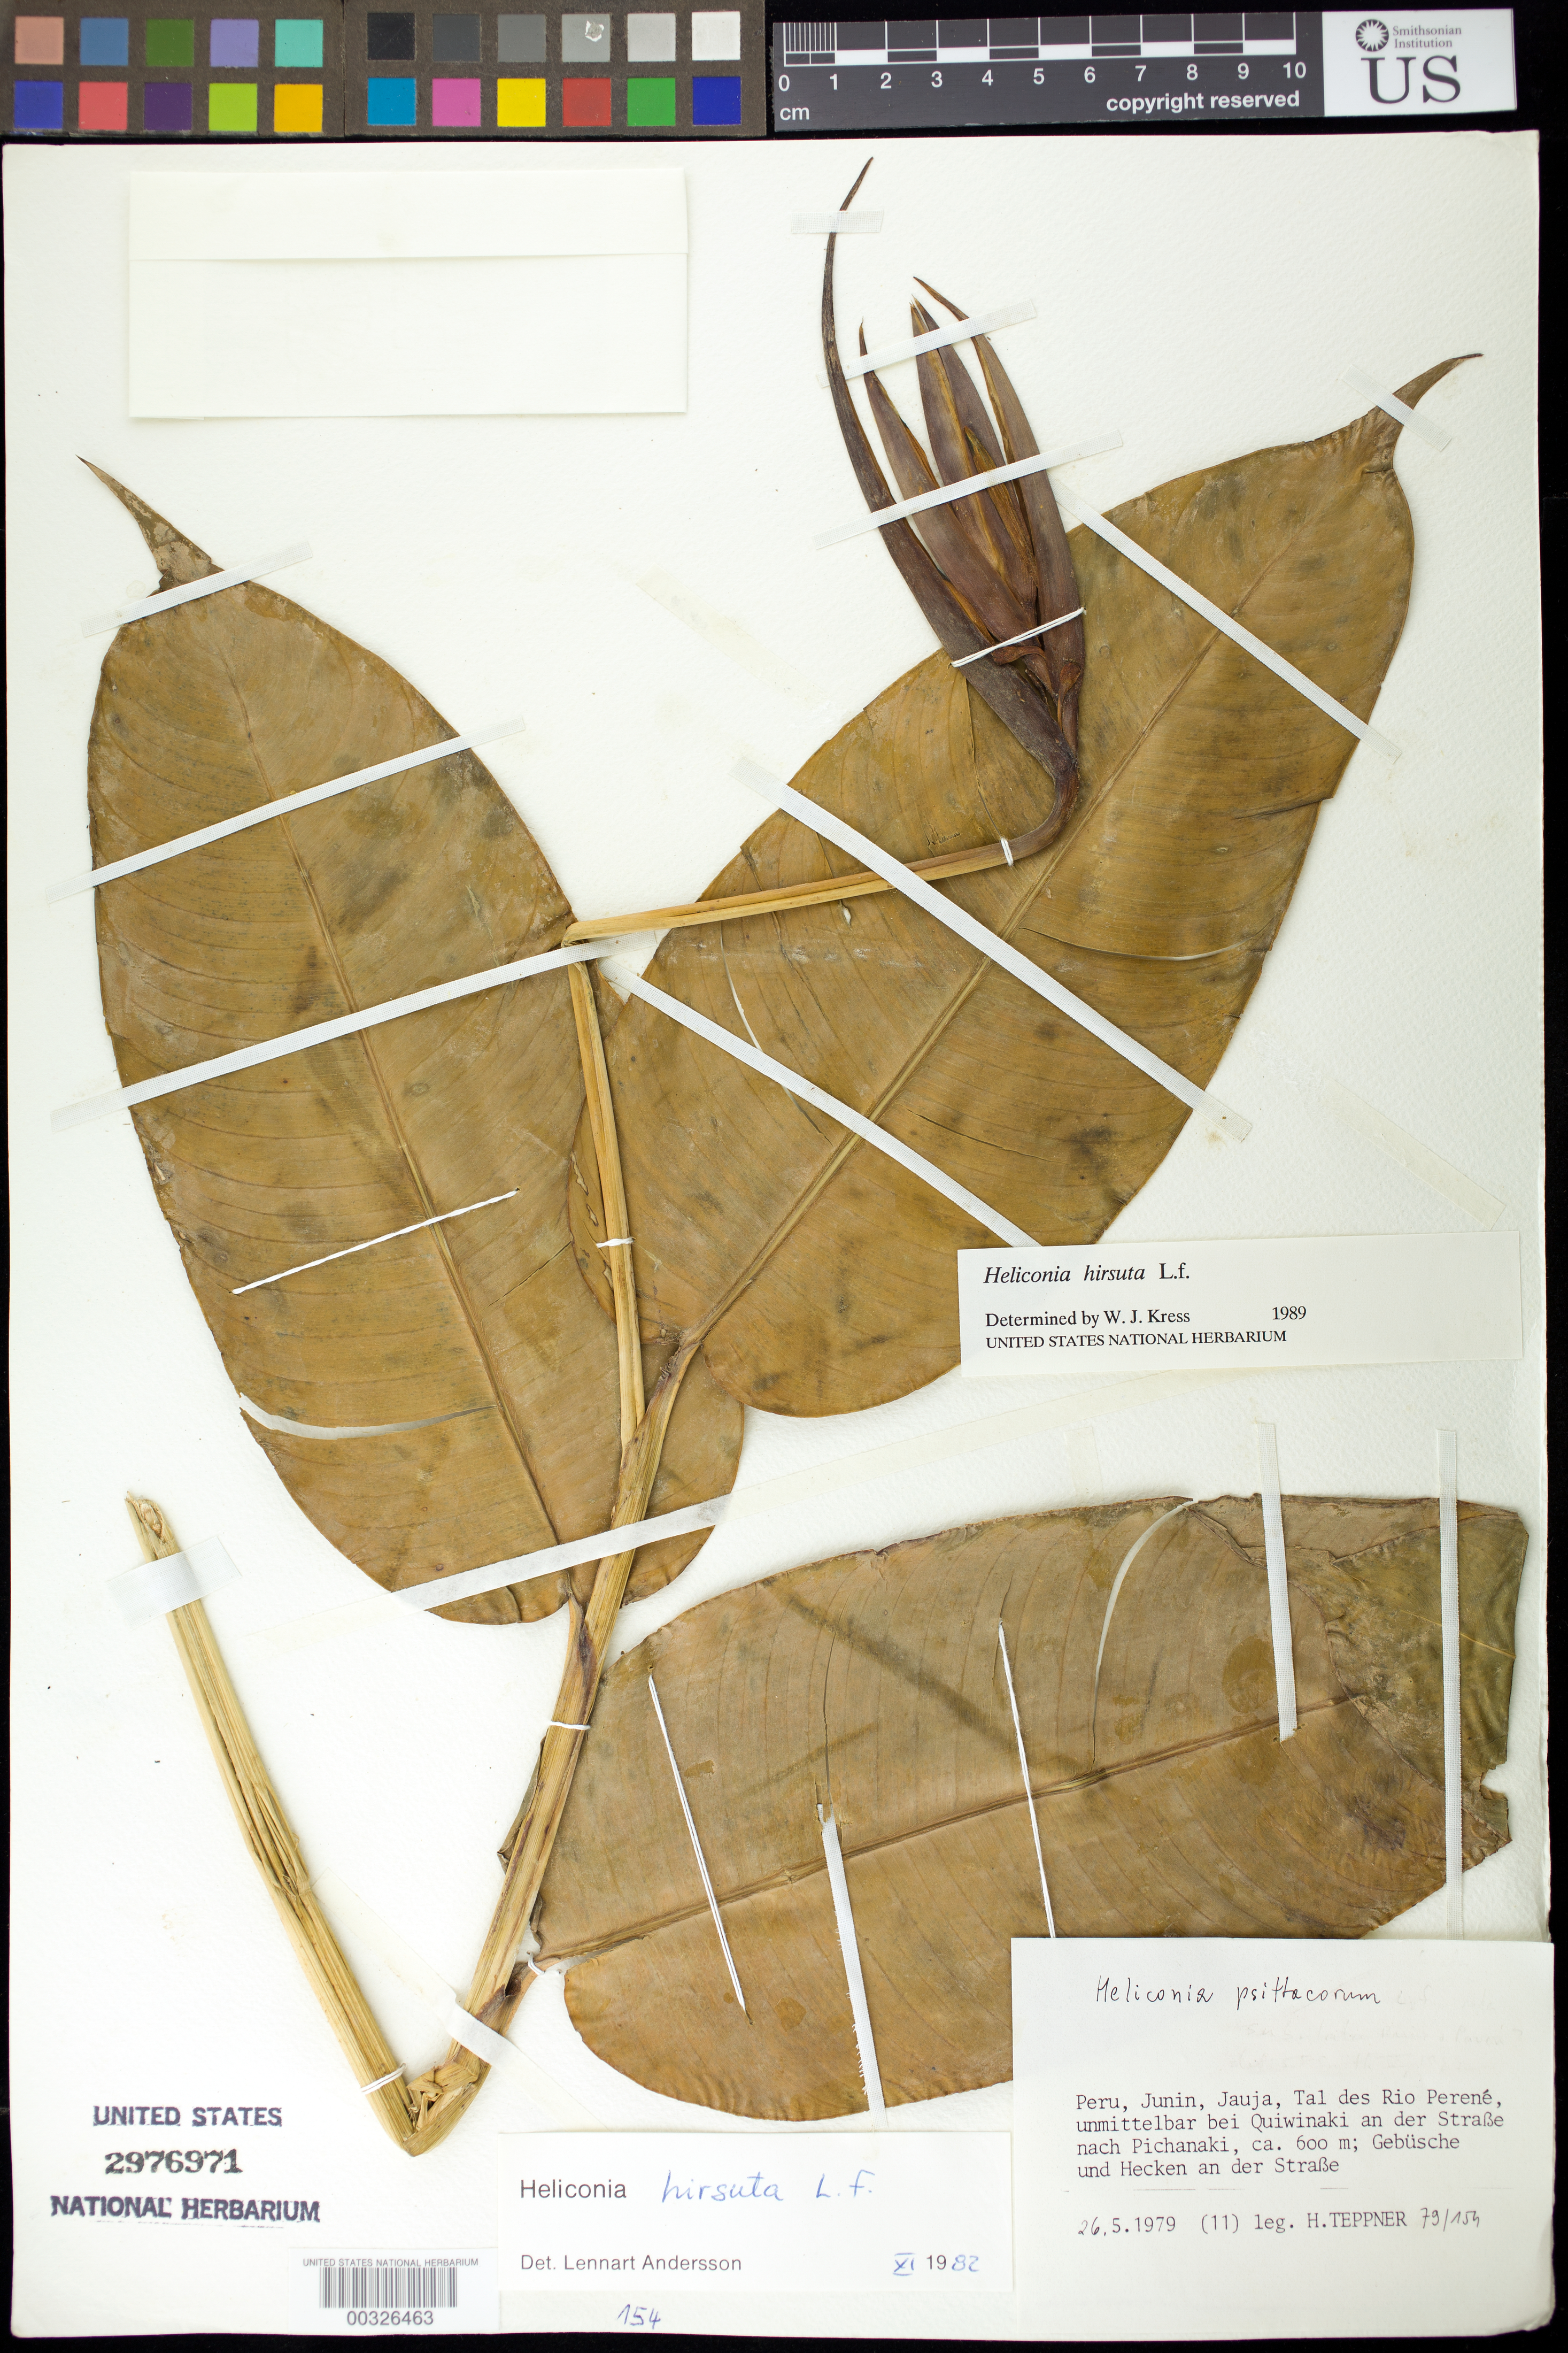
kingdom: Plantae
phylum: Tracheophyta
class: Liliopsida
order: Zingiberales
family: Heliconiaceae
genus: Heliconia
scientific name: Heliconia hirsuta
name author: L. f.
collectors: H. Teppner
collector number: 79/154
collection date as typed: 26 May 1979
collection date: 1979-05-26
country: Peru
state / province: Junín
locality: Jauja, valley of rio perene, by quiwinaki from road after pichanaki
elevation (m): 600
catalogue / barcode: US 2976971